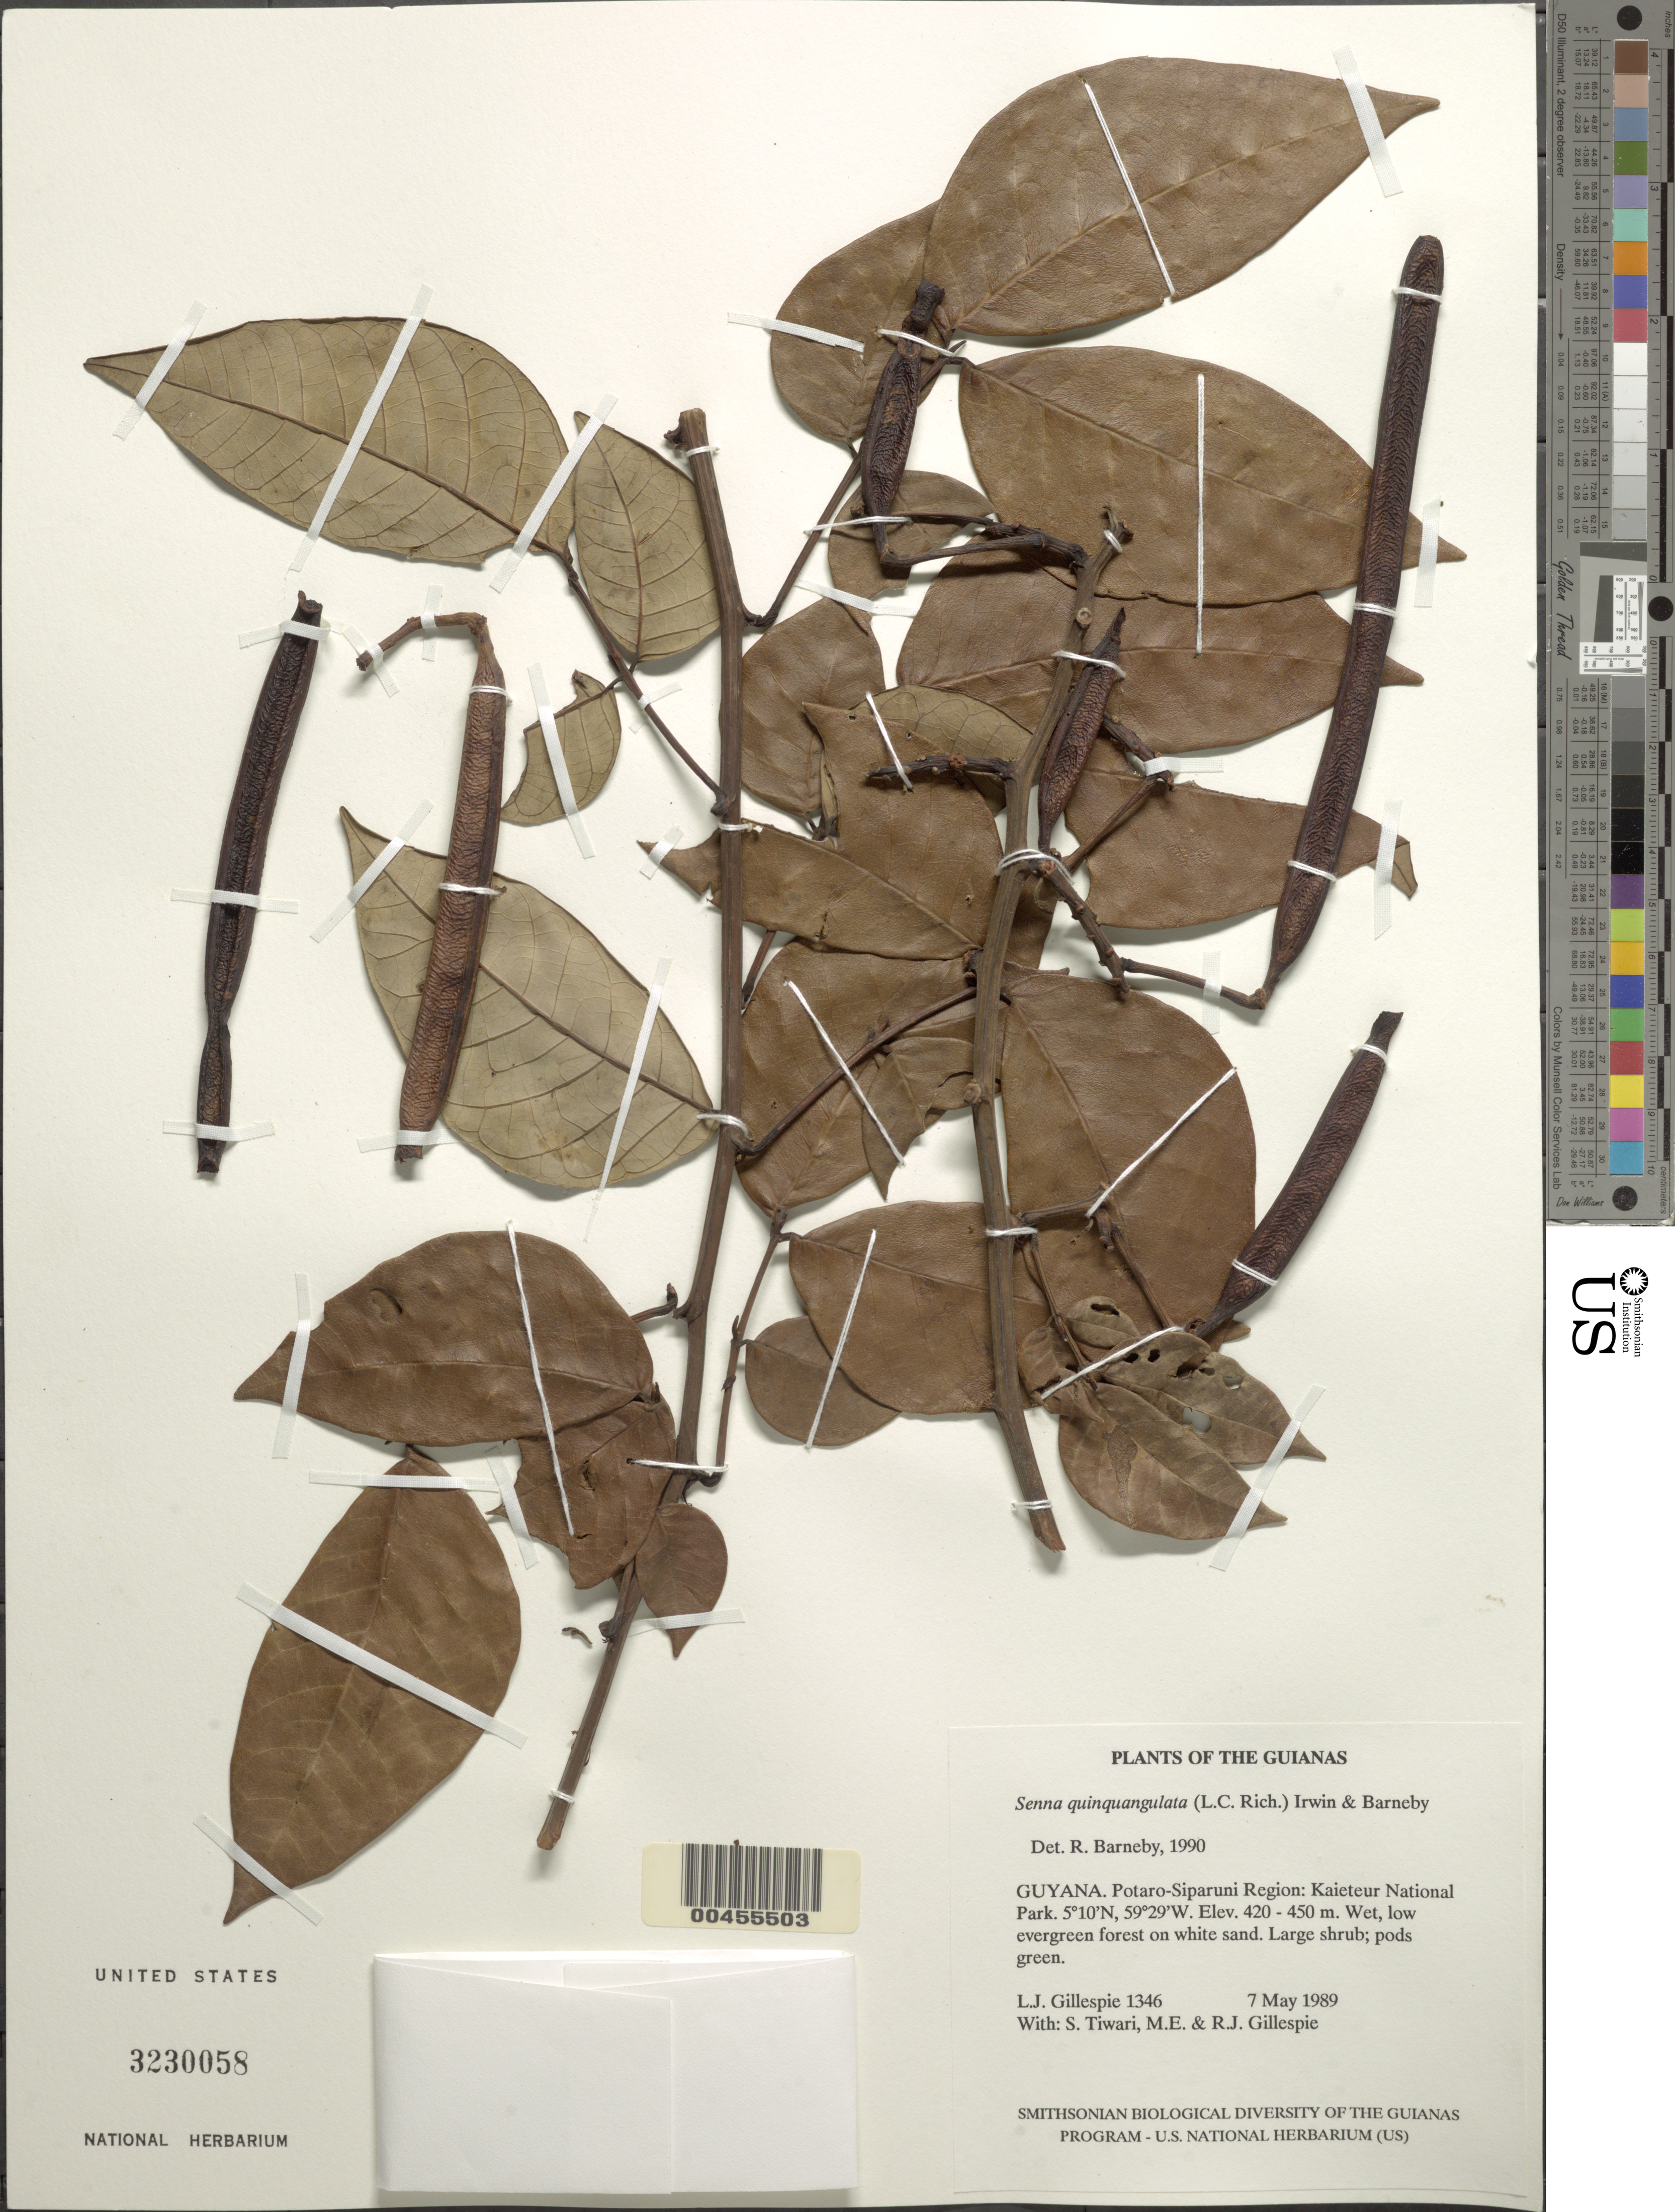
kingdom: Plantae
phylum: Tracheophyta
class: Magnoliopsida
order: Fabales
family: Fabaceae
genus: Senna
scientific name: Senna quinquangulata var. quinquangulata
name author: H.S. Irwin & Barneby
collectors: L. J. Gillespie, S. Tiwari, M. Gillespie & R. Gillespie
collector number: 1346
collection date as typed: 7 May 1989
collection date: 1989-05-07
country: Guyana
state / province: Potaro-Siparuni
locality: Kaieteur National Park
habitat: Wet, low evergreen forest on white sand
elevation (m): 420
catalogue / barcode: US 3230058